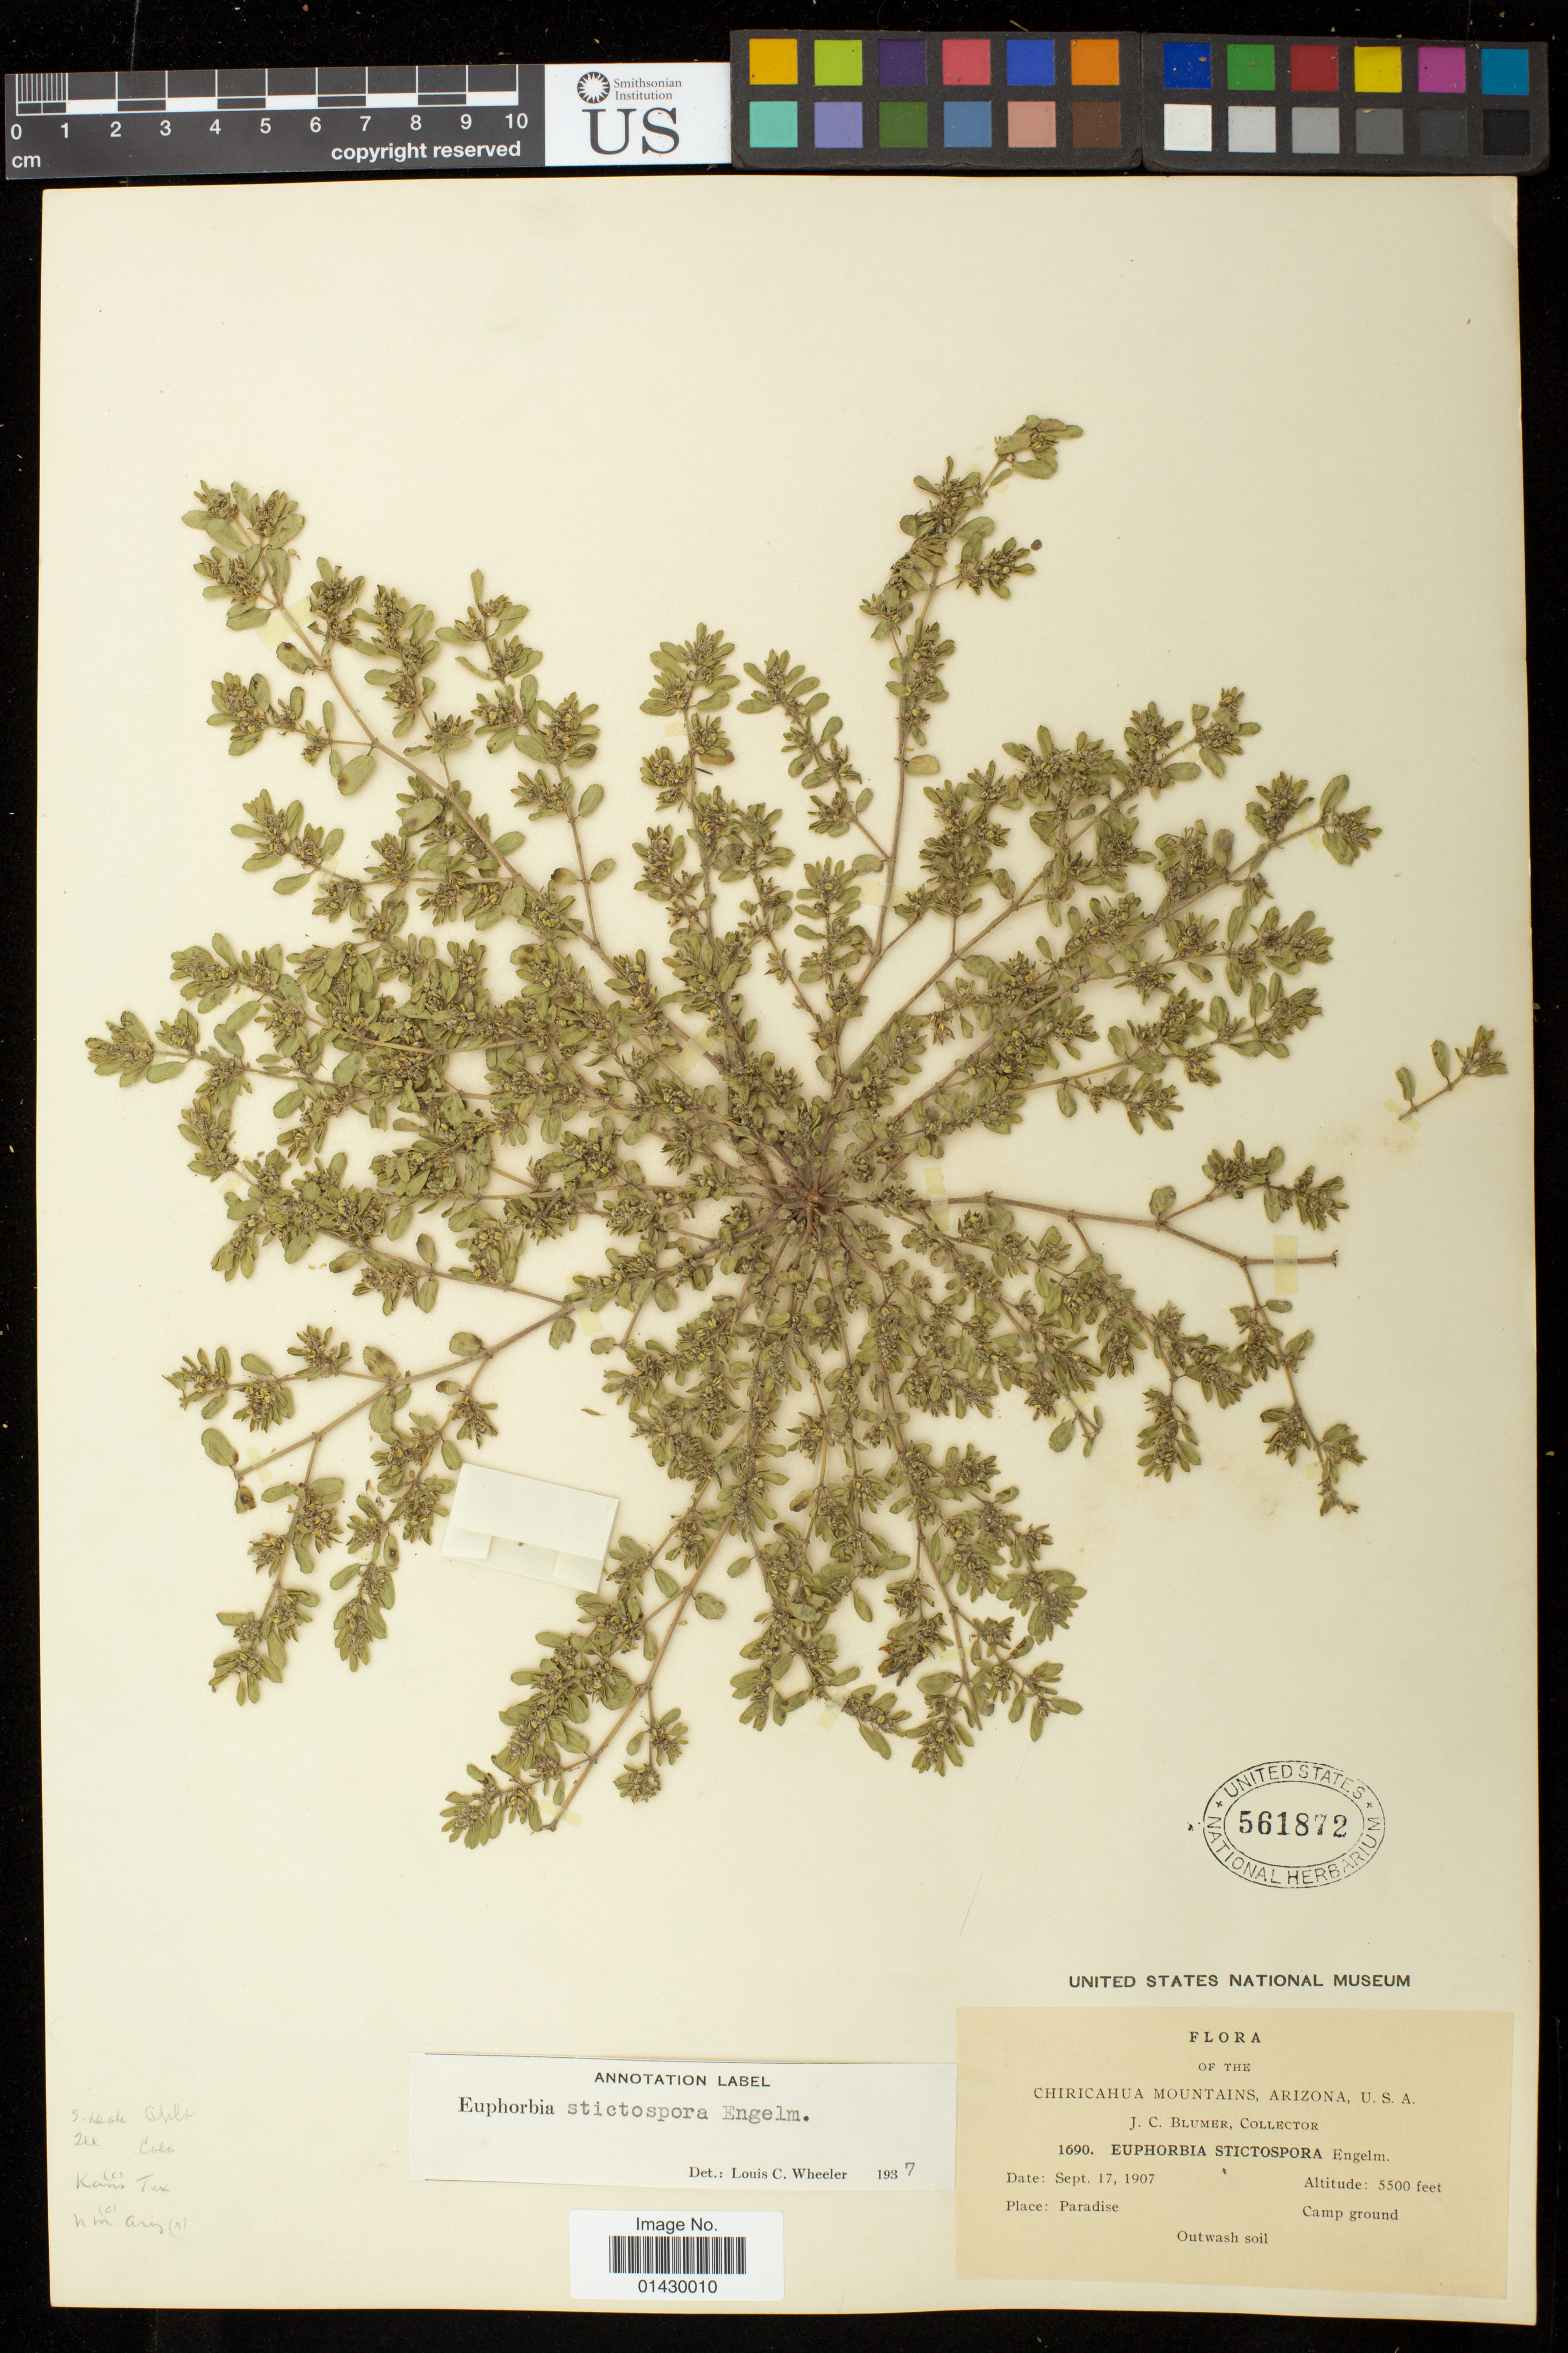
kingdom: Plantae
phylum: Tracheophyta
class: Magnoliopsida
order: Malpighiales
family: Euphorbiaceae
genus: Euphorbia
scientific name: Euphorbia stictospora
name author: Engelm.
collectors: J. C. Blumer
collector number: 1690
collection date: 1907-09-17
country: United States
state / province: Arizona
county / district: Cochise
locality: Chiricahua Mountains; Paradise Campground;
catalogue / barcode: US 561872